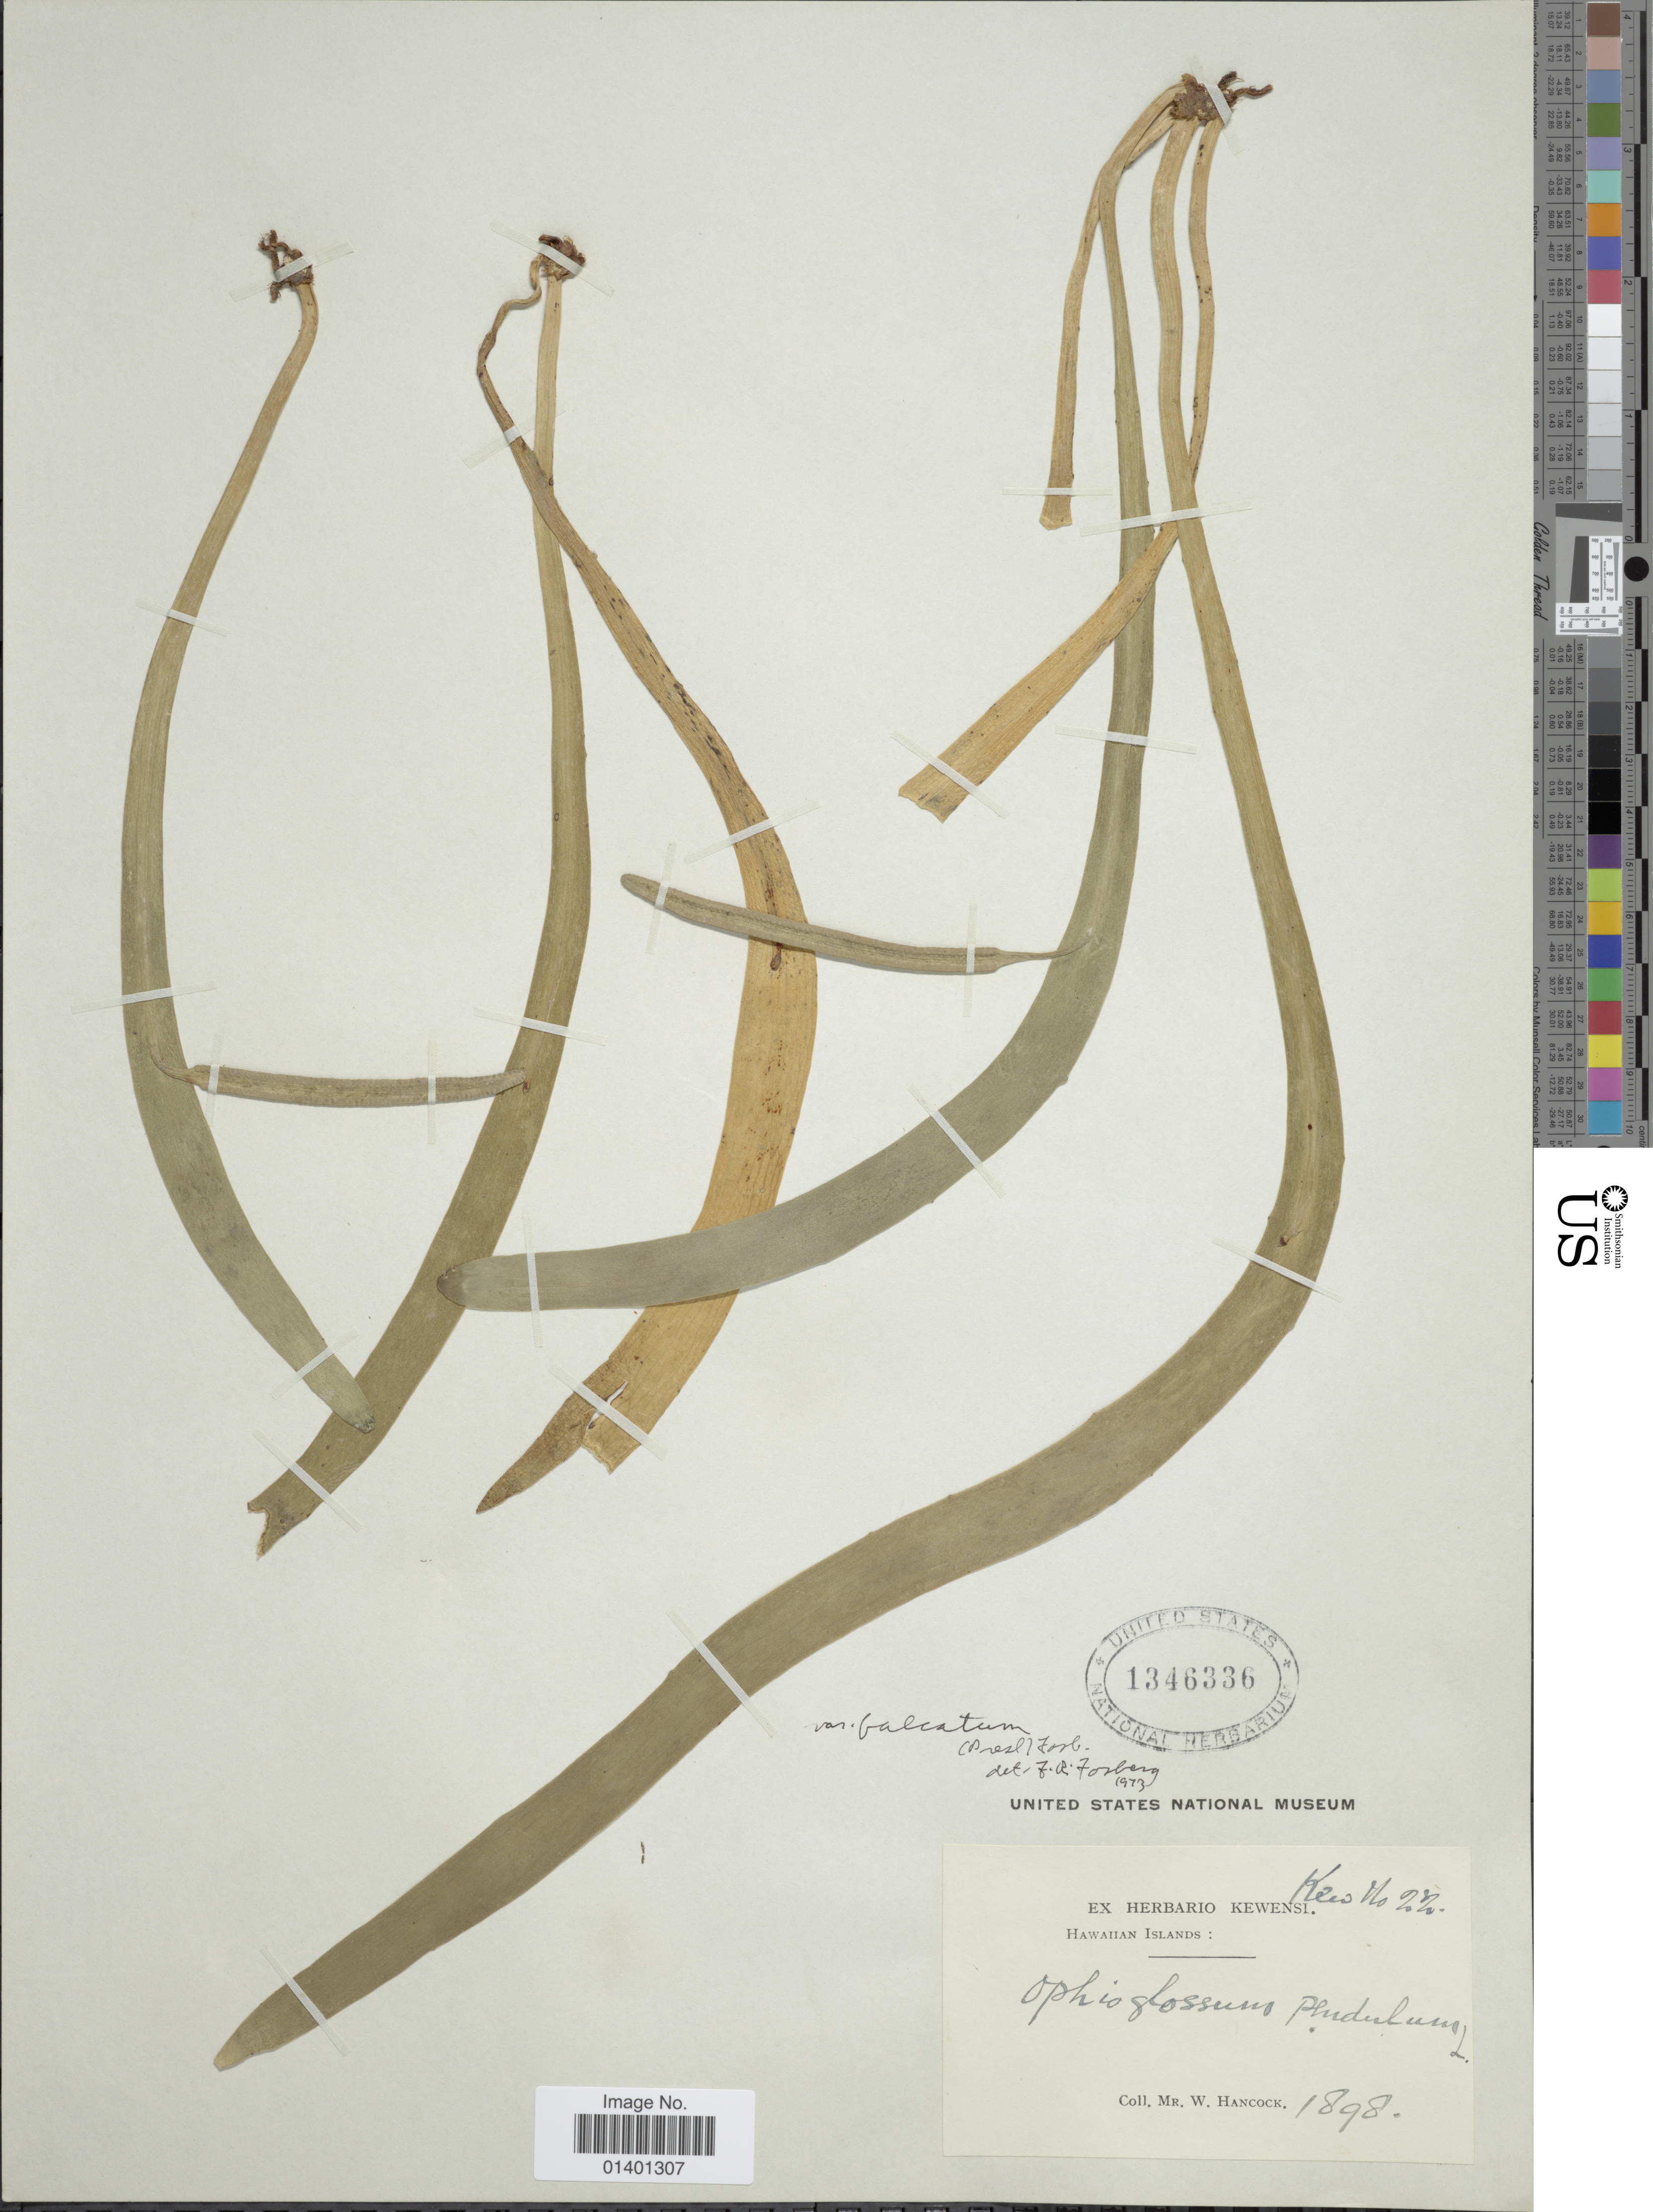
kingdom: Plantae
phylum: Tracheophyta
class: Polypodiopsida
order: Ophioglossales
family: Ophioglossaceae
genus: Ophioderma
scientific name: Ophioderma pendulum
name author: (L.) C. Presl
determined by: Wagner, W. L., (BOT), Smithsonian Institution - National Museum of Natural History (UNITED STATES)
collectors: W. Hancock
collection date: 1898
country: United States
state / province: Hawaii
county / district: Hawaii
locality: Hawaiian islands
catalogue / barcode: US 1346336